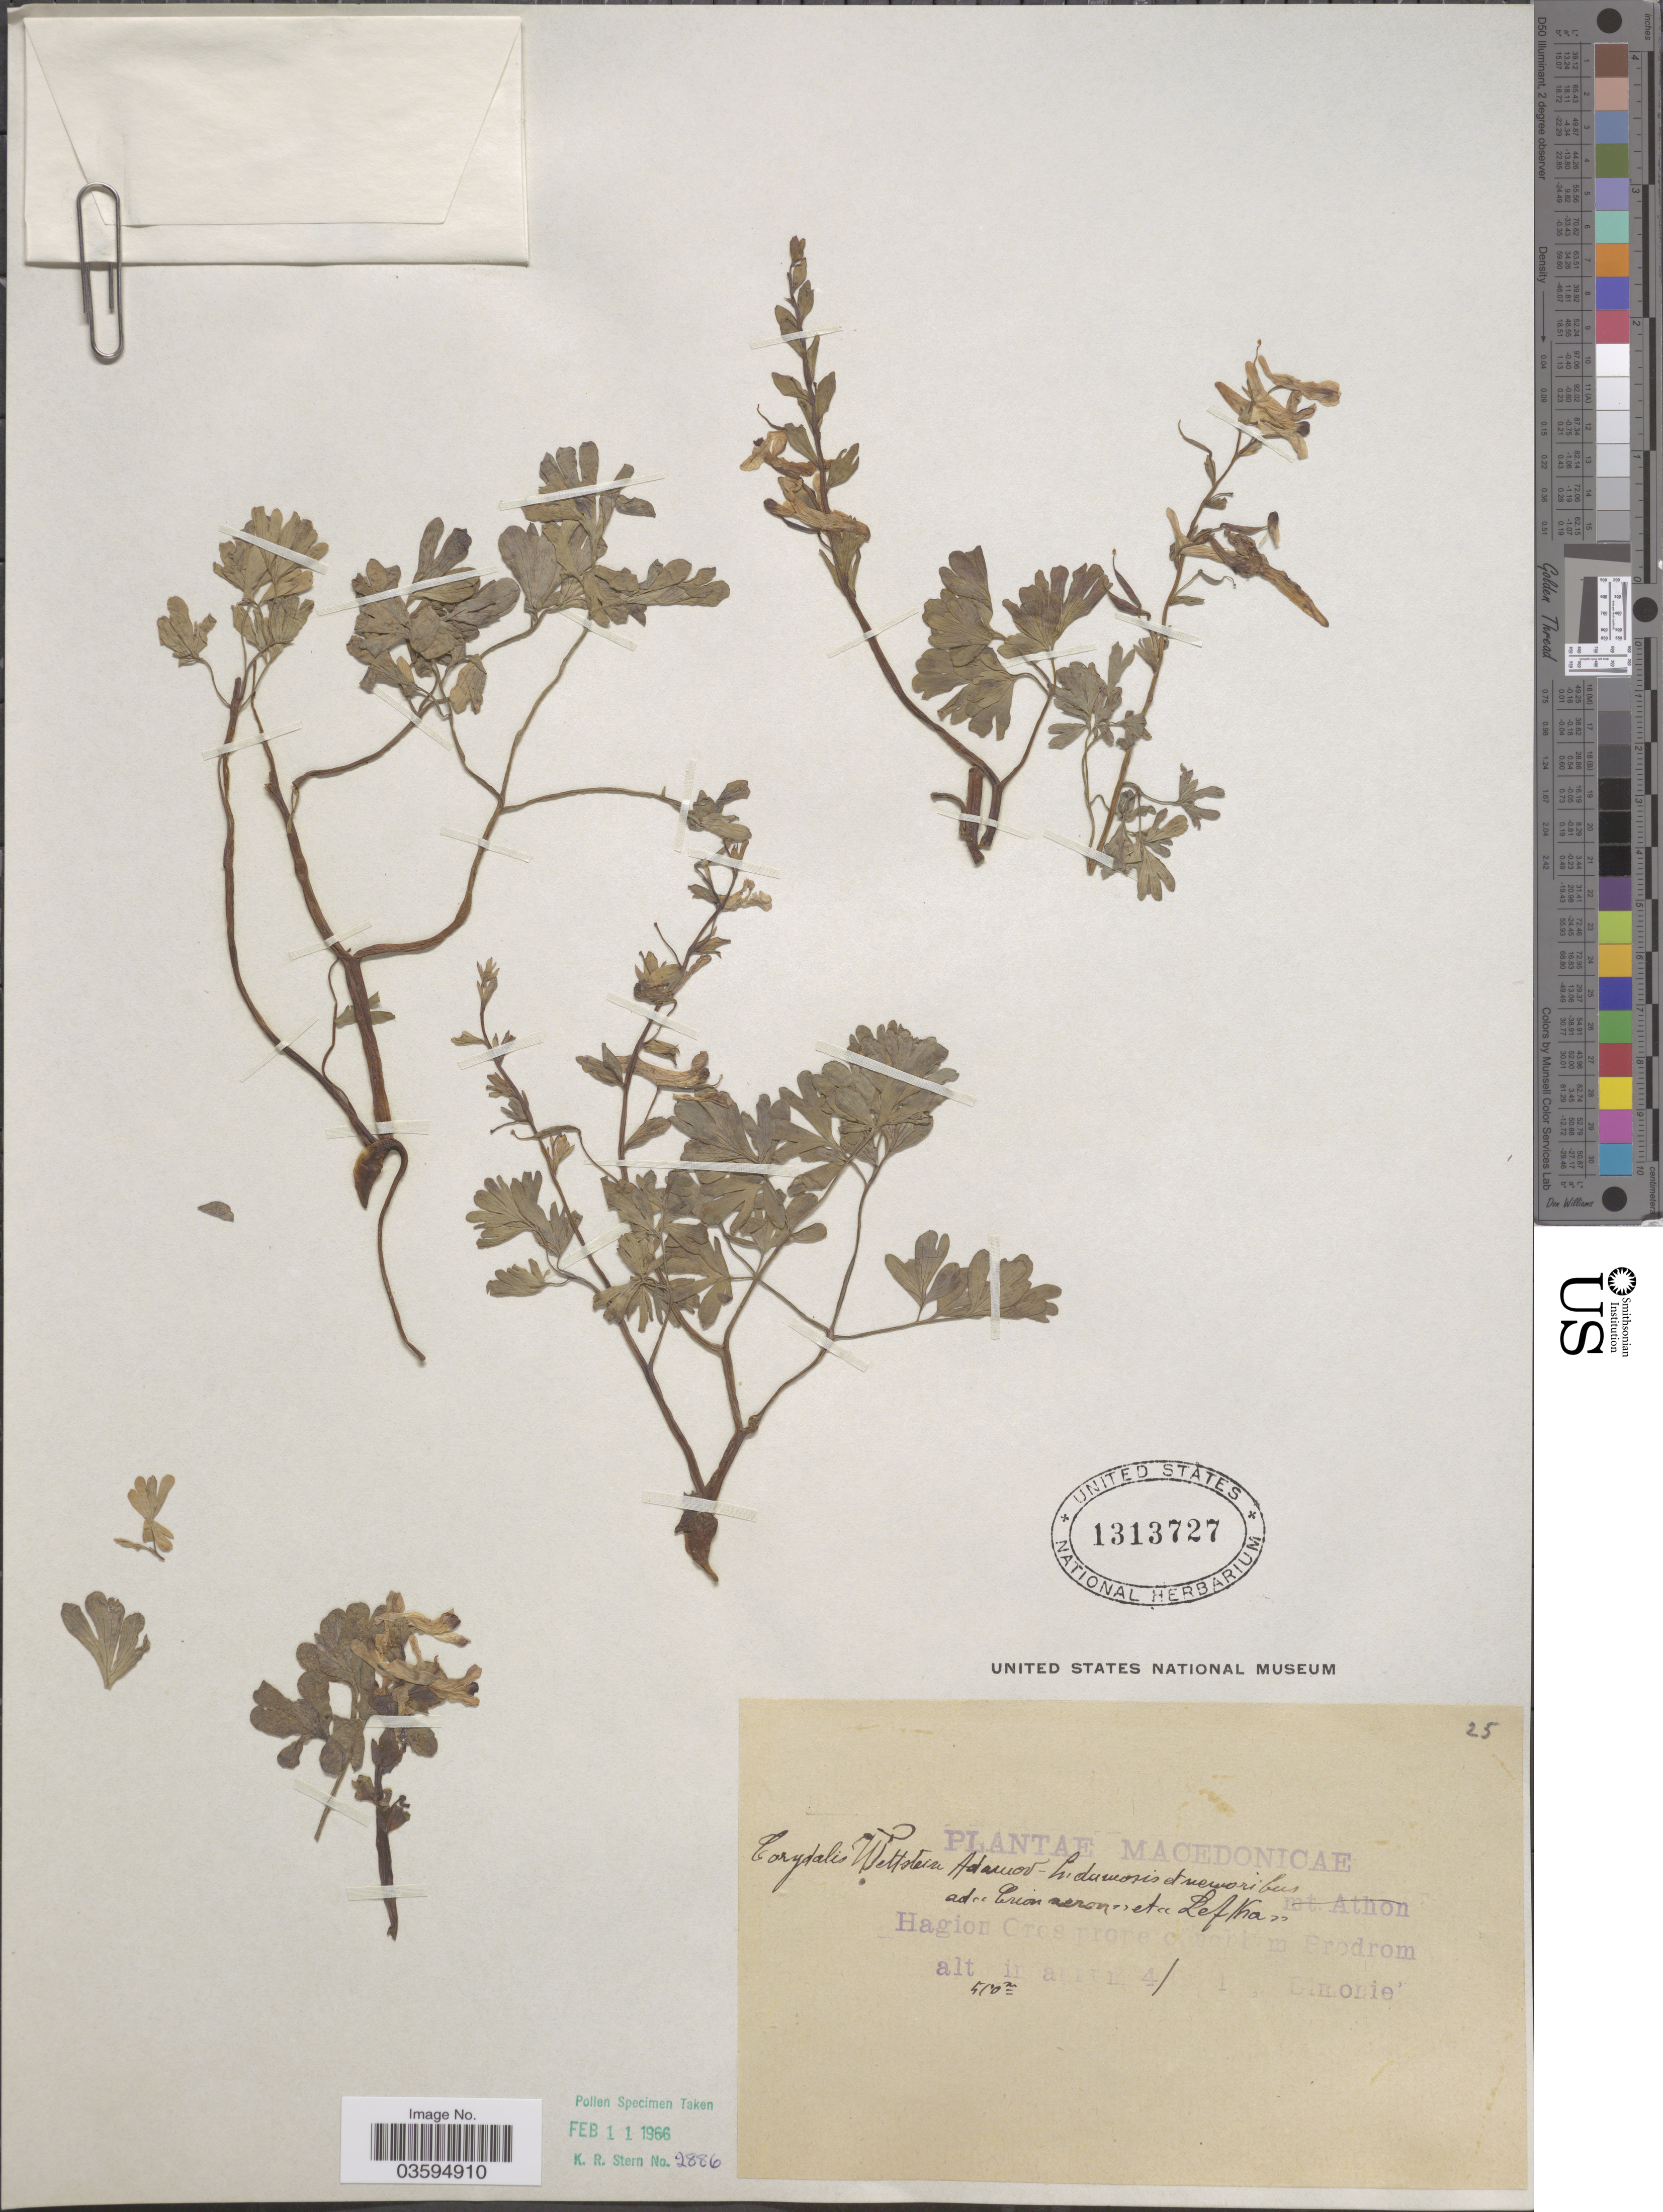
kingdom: Plantae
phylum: Tracheophyta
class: Magnoliopsida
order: Ranunculales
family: Papaveraceae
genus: Corydalis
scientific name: Corydalis wettsteinii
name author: Adamović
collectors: -. Dimonie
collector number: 25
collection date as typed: Transcribed d/m/y: /4/1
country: Greece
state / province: Mount Athoa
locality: Hagion Oros prope couobium Prodrom.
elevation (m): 510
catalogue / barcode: US 1313727